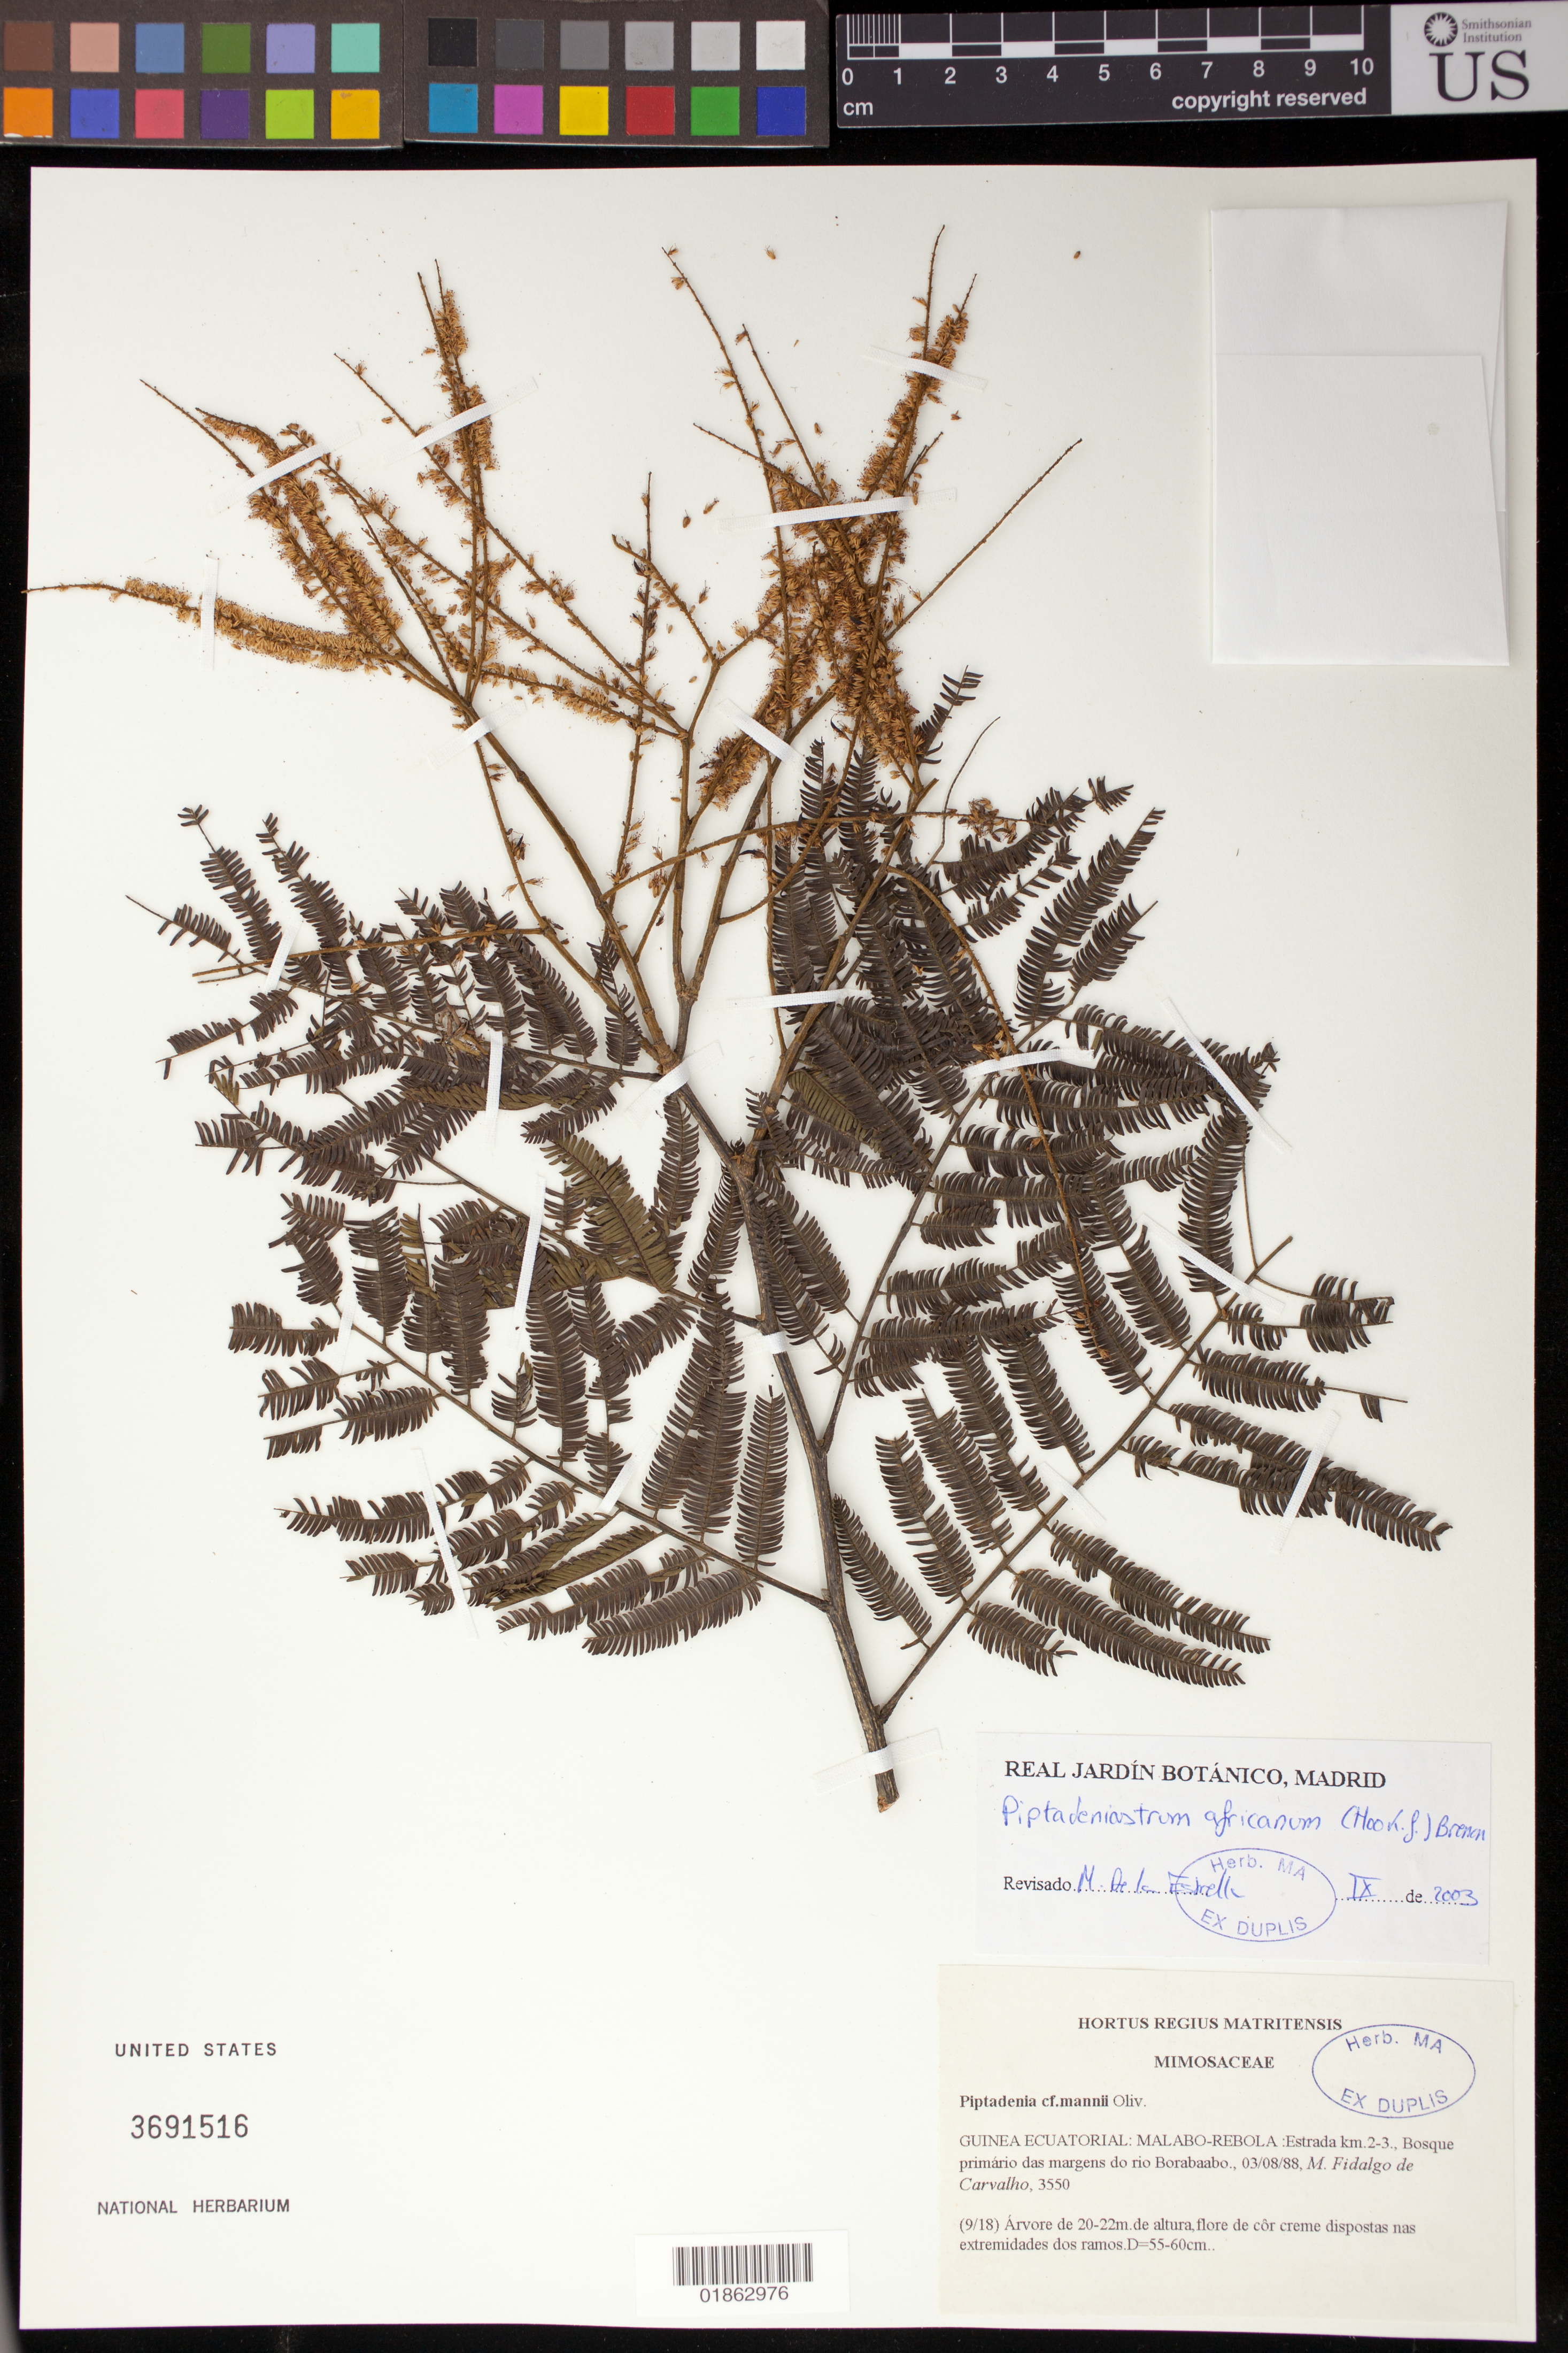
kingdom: Plantae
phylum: Tracheophyta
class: Magnoliopsida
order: Fabales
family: Fabaceae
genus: Piptadeniastrum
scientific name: Piptadeniastrum africanum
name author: (Hook. f.) Brenan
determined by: de la Estrella, M.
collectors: M. F. Carvalho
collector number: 3550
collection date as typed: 03/08/88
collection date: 1988-08-03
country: Equatorial Guinea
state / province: Bioko Norte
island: Bioko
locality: Malabo-Rebola: Estrada km. 2-3. Das Margens do rio Borabaabo.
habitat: Bosque primario.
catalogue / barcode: US 3691516